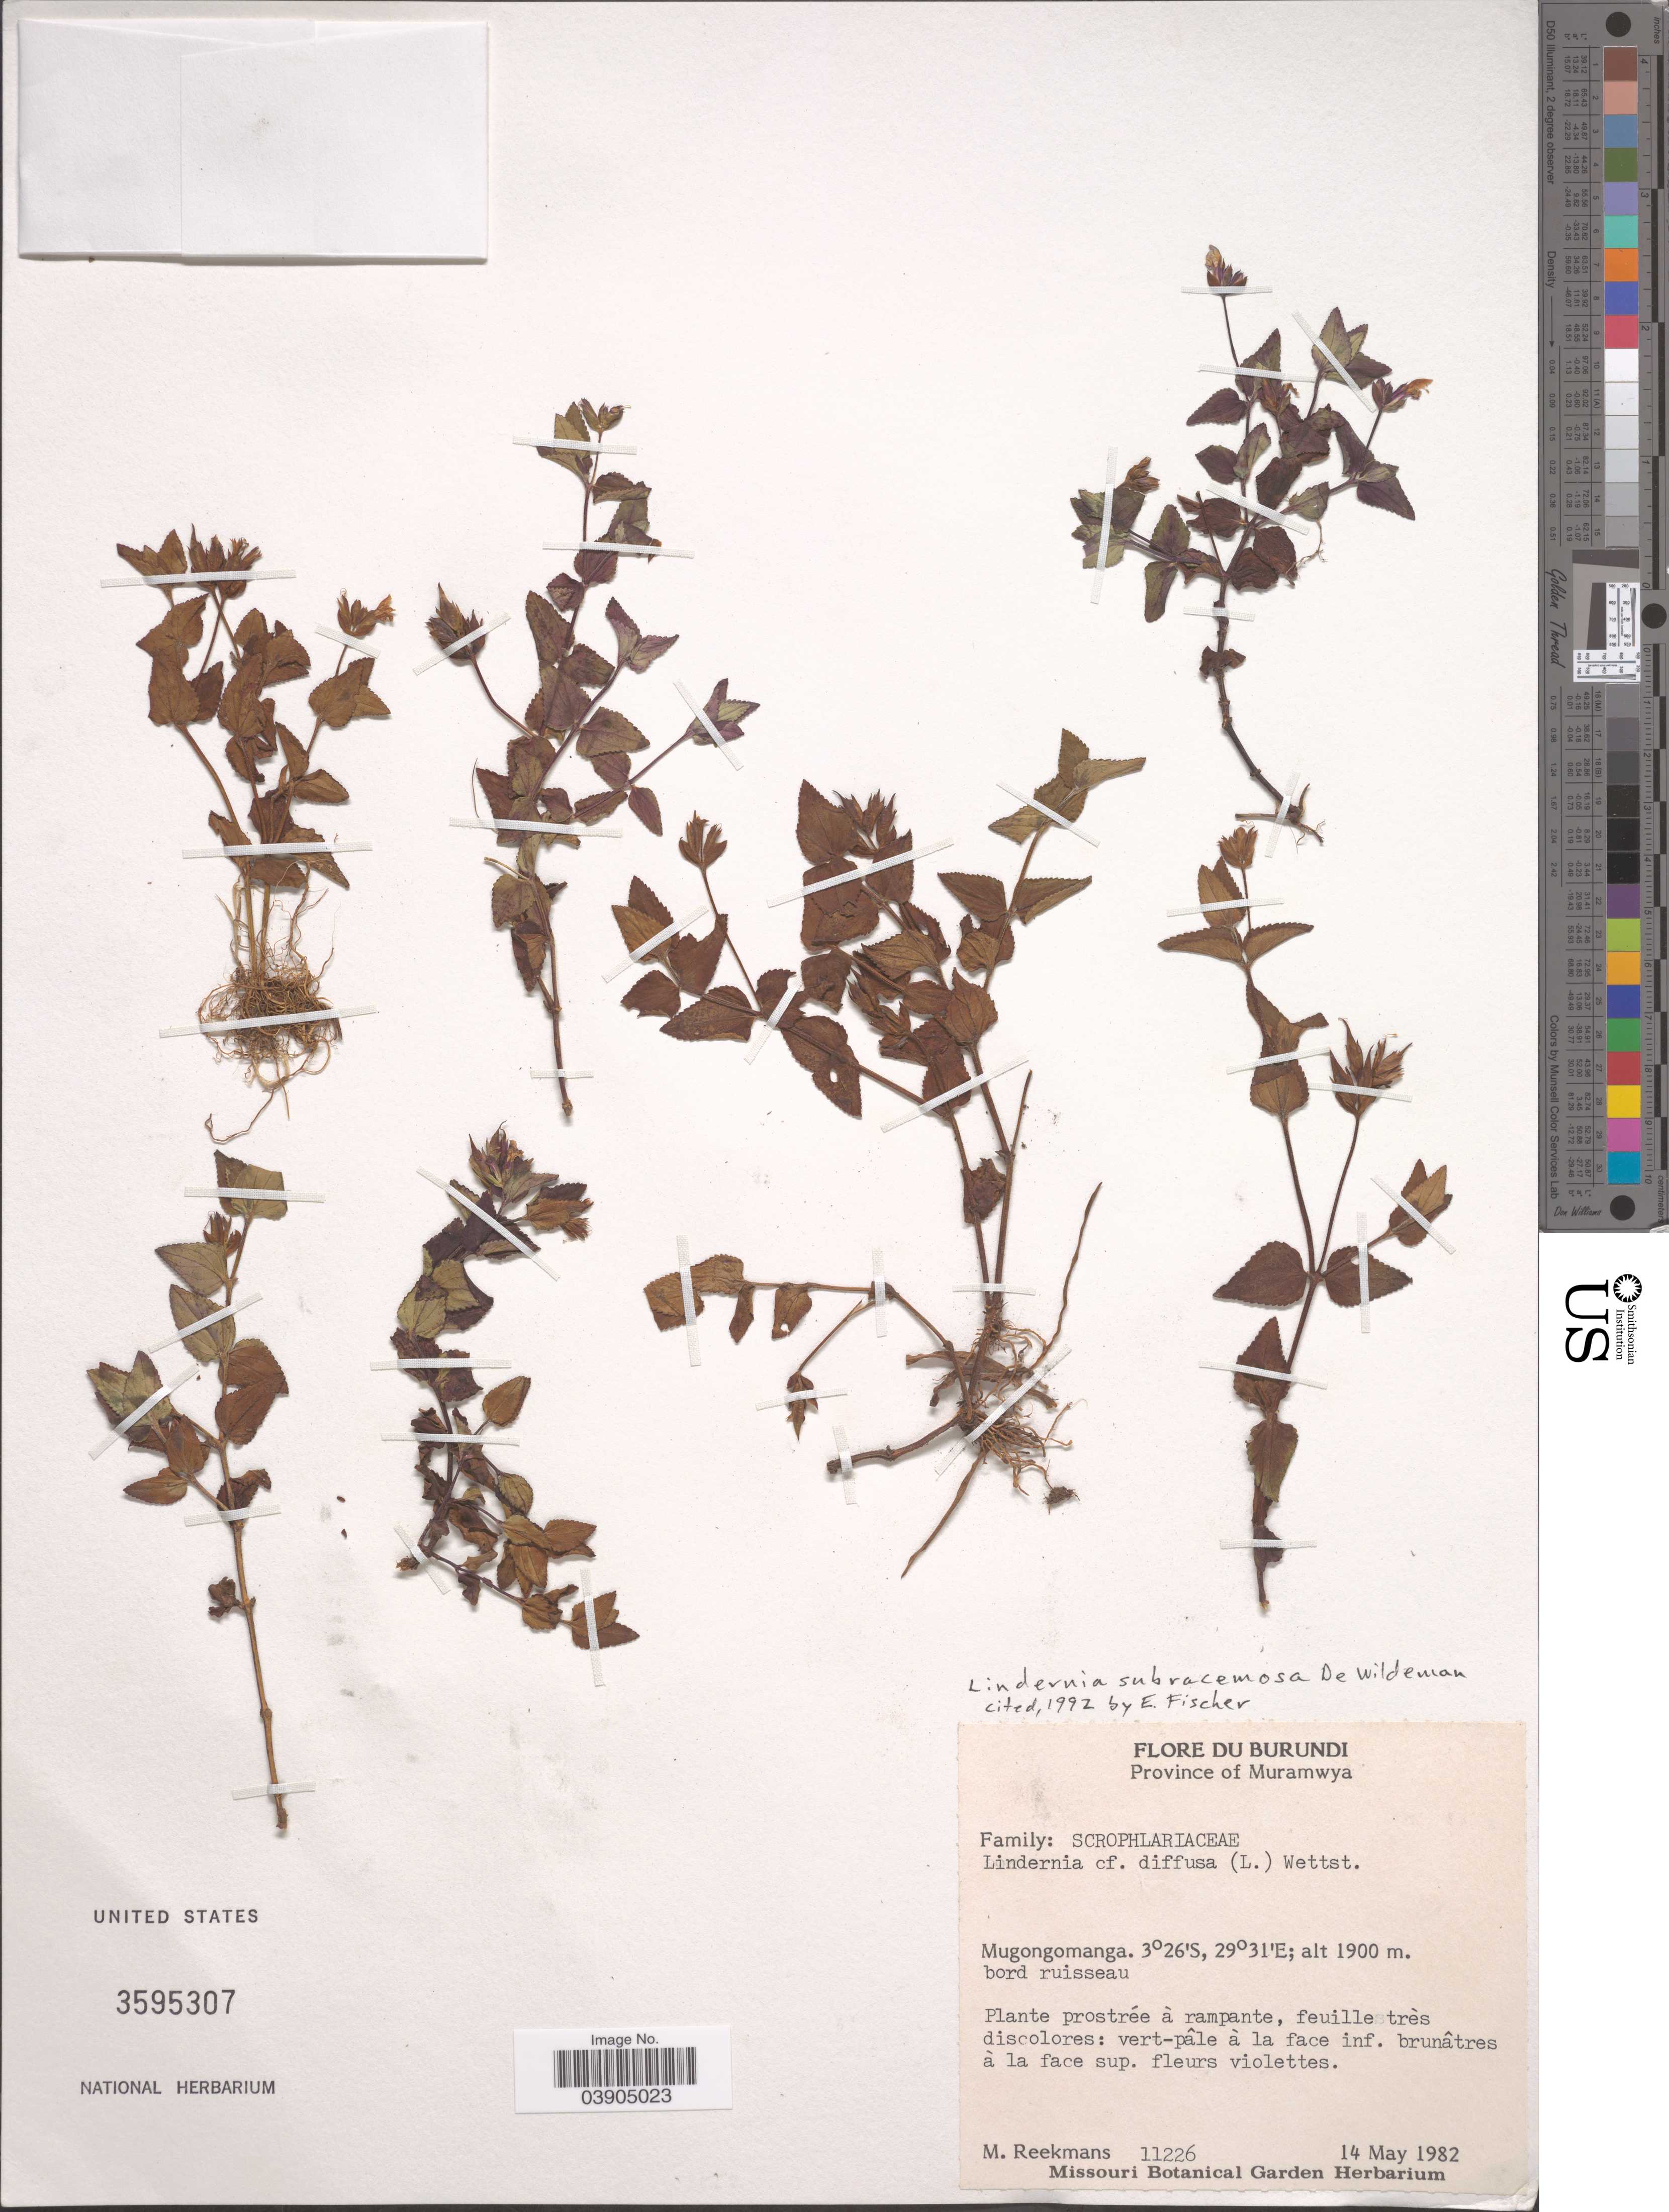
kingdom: Plantae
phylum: Tracheophyta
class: Magnoliopsida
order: Lamiales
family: Linderniaceae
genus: Lindernia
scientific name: Lindernia subracemosa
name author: De Wild.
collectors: M. Reekmans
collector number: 11226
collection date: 1982-05-14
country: Burundi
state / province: Muramvya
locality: Province of Muramwya. Mugongomanga.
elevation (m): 1900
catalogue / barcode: US 3595307